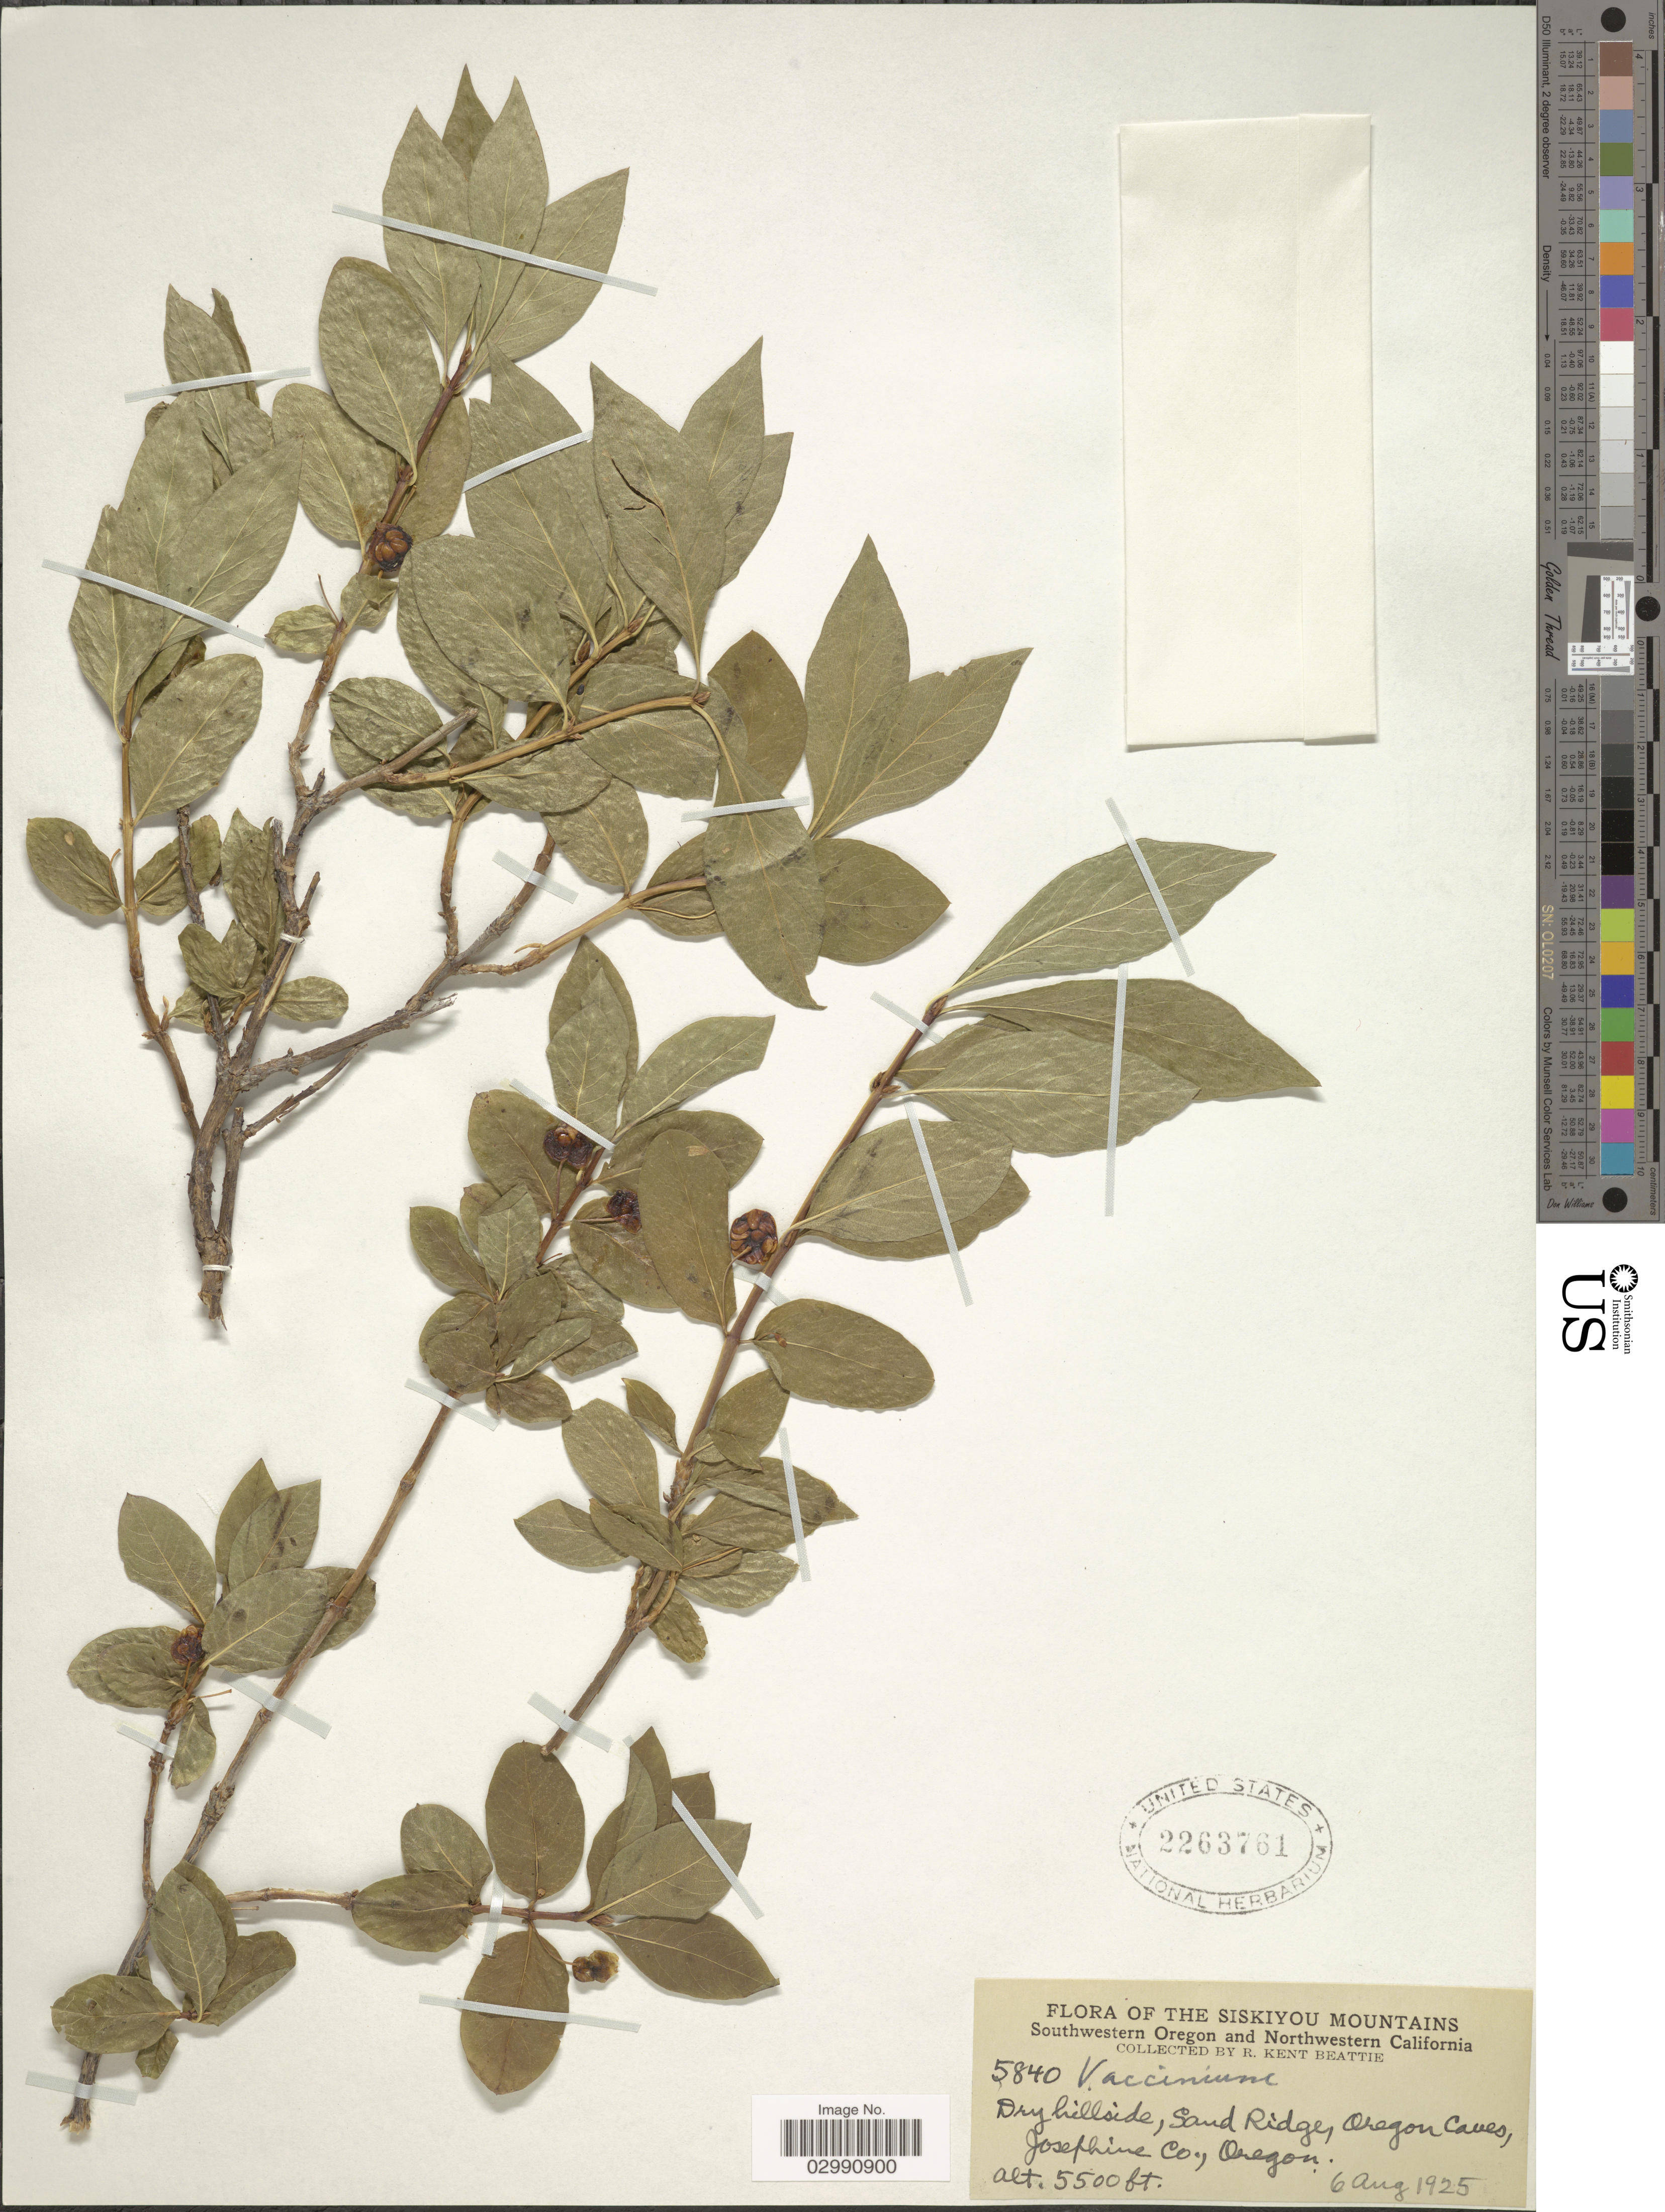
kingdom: Plantae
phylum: Tracheophyta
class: Magnoliopsida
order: Ericales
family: Ericaceae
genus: Vaccinium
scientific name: Vaccinium sp.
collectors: R. K. Beattie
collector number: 5840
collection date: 1925-08-06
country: United States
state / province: Oregon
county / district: Josephine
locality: Siskiyou Mountains. Southwestern Oregon. Dry hillside, Sand Ridge, Oregon Caves, Josephine Co.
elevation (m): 1676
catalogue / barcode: US 2263761